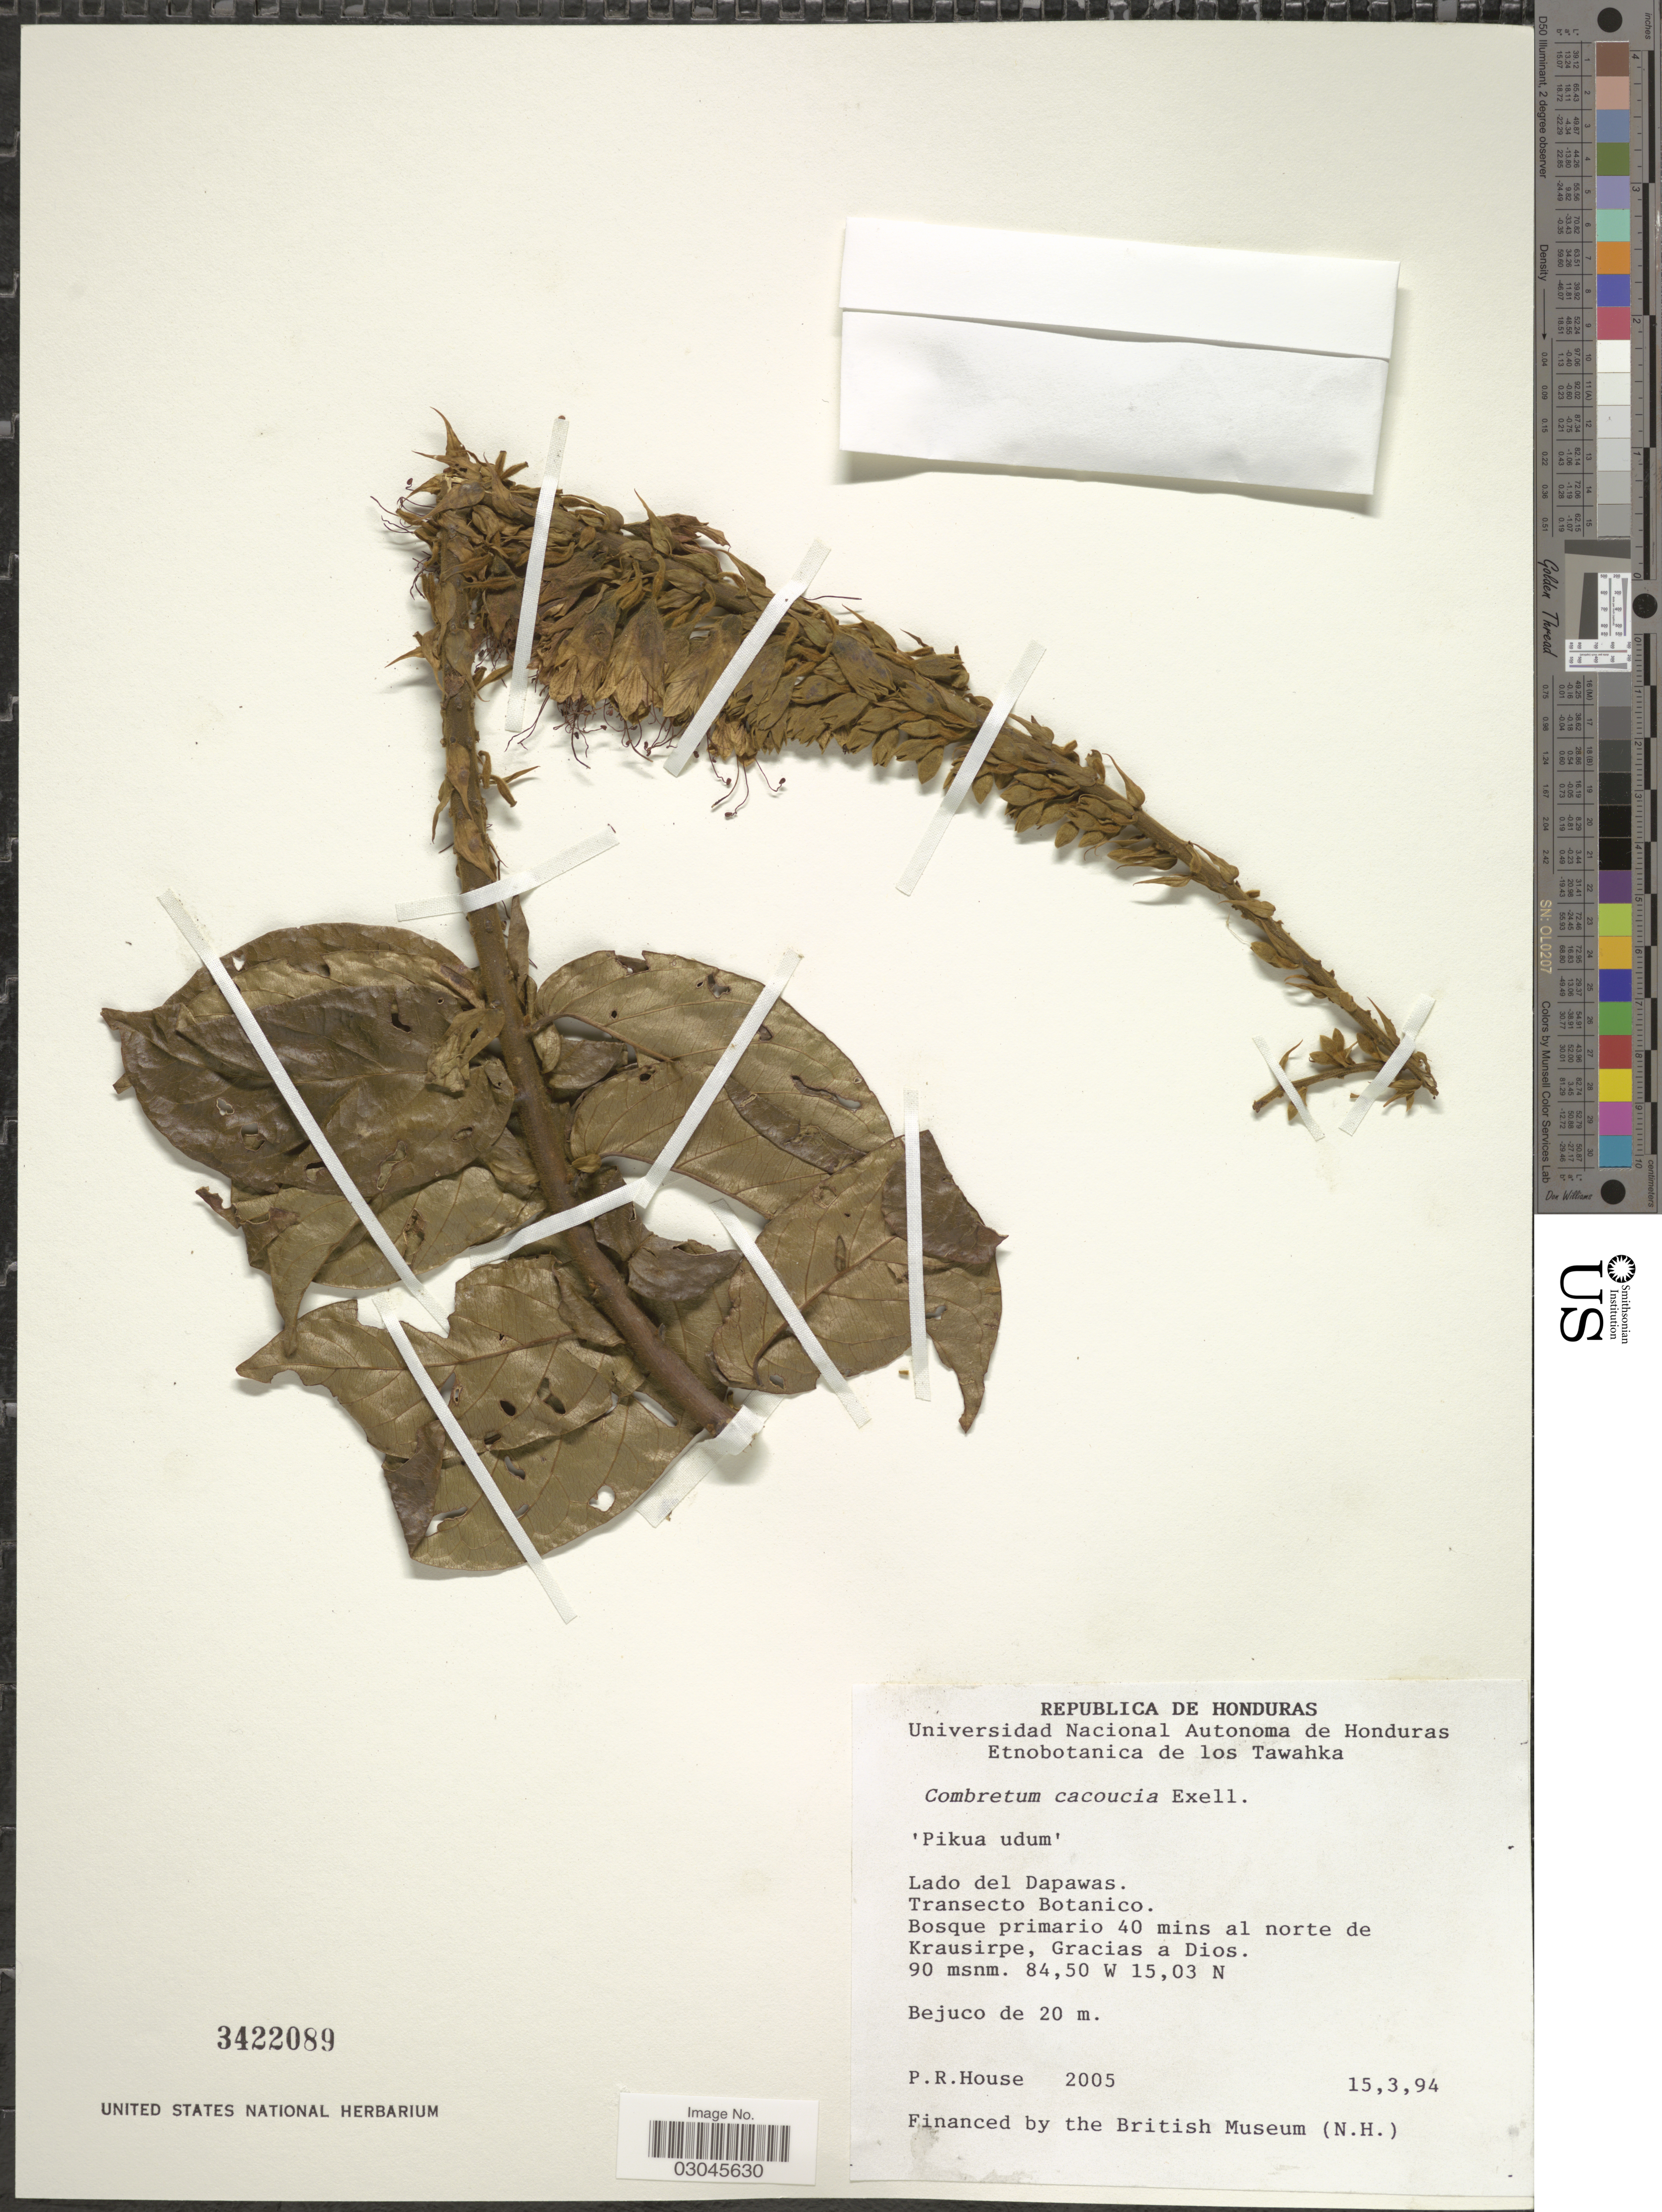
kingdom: Plantae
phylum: Tracheophyta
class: Magnoliopsida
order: Myrtales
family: Combretaceae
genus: Combretum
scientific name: Combretum cacoucia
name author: Exell ex Sandwith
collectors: P. R. House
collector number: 2005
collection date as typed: Transcribed d/m/y: 15/3/94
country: Honduras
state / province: Gracias de Dios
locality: Lado del Dapawas. Transecto Botanico. Bosque primario 40 mins al norte de Krausirpe, Gracias a Dios.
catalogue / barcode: US 3422089